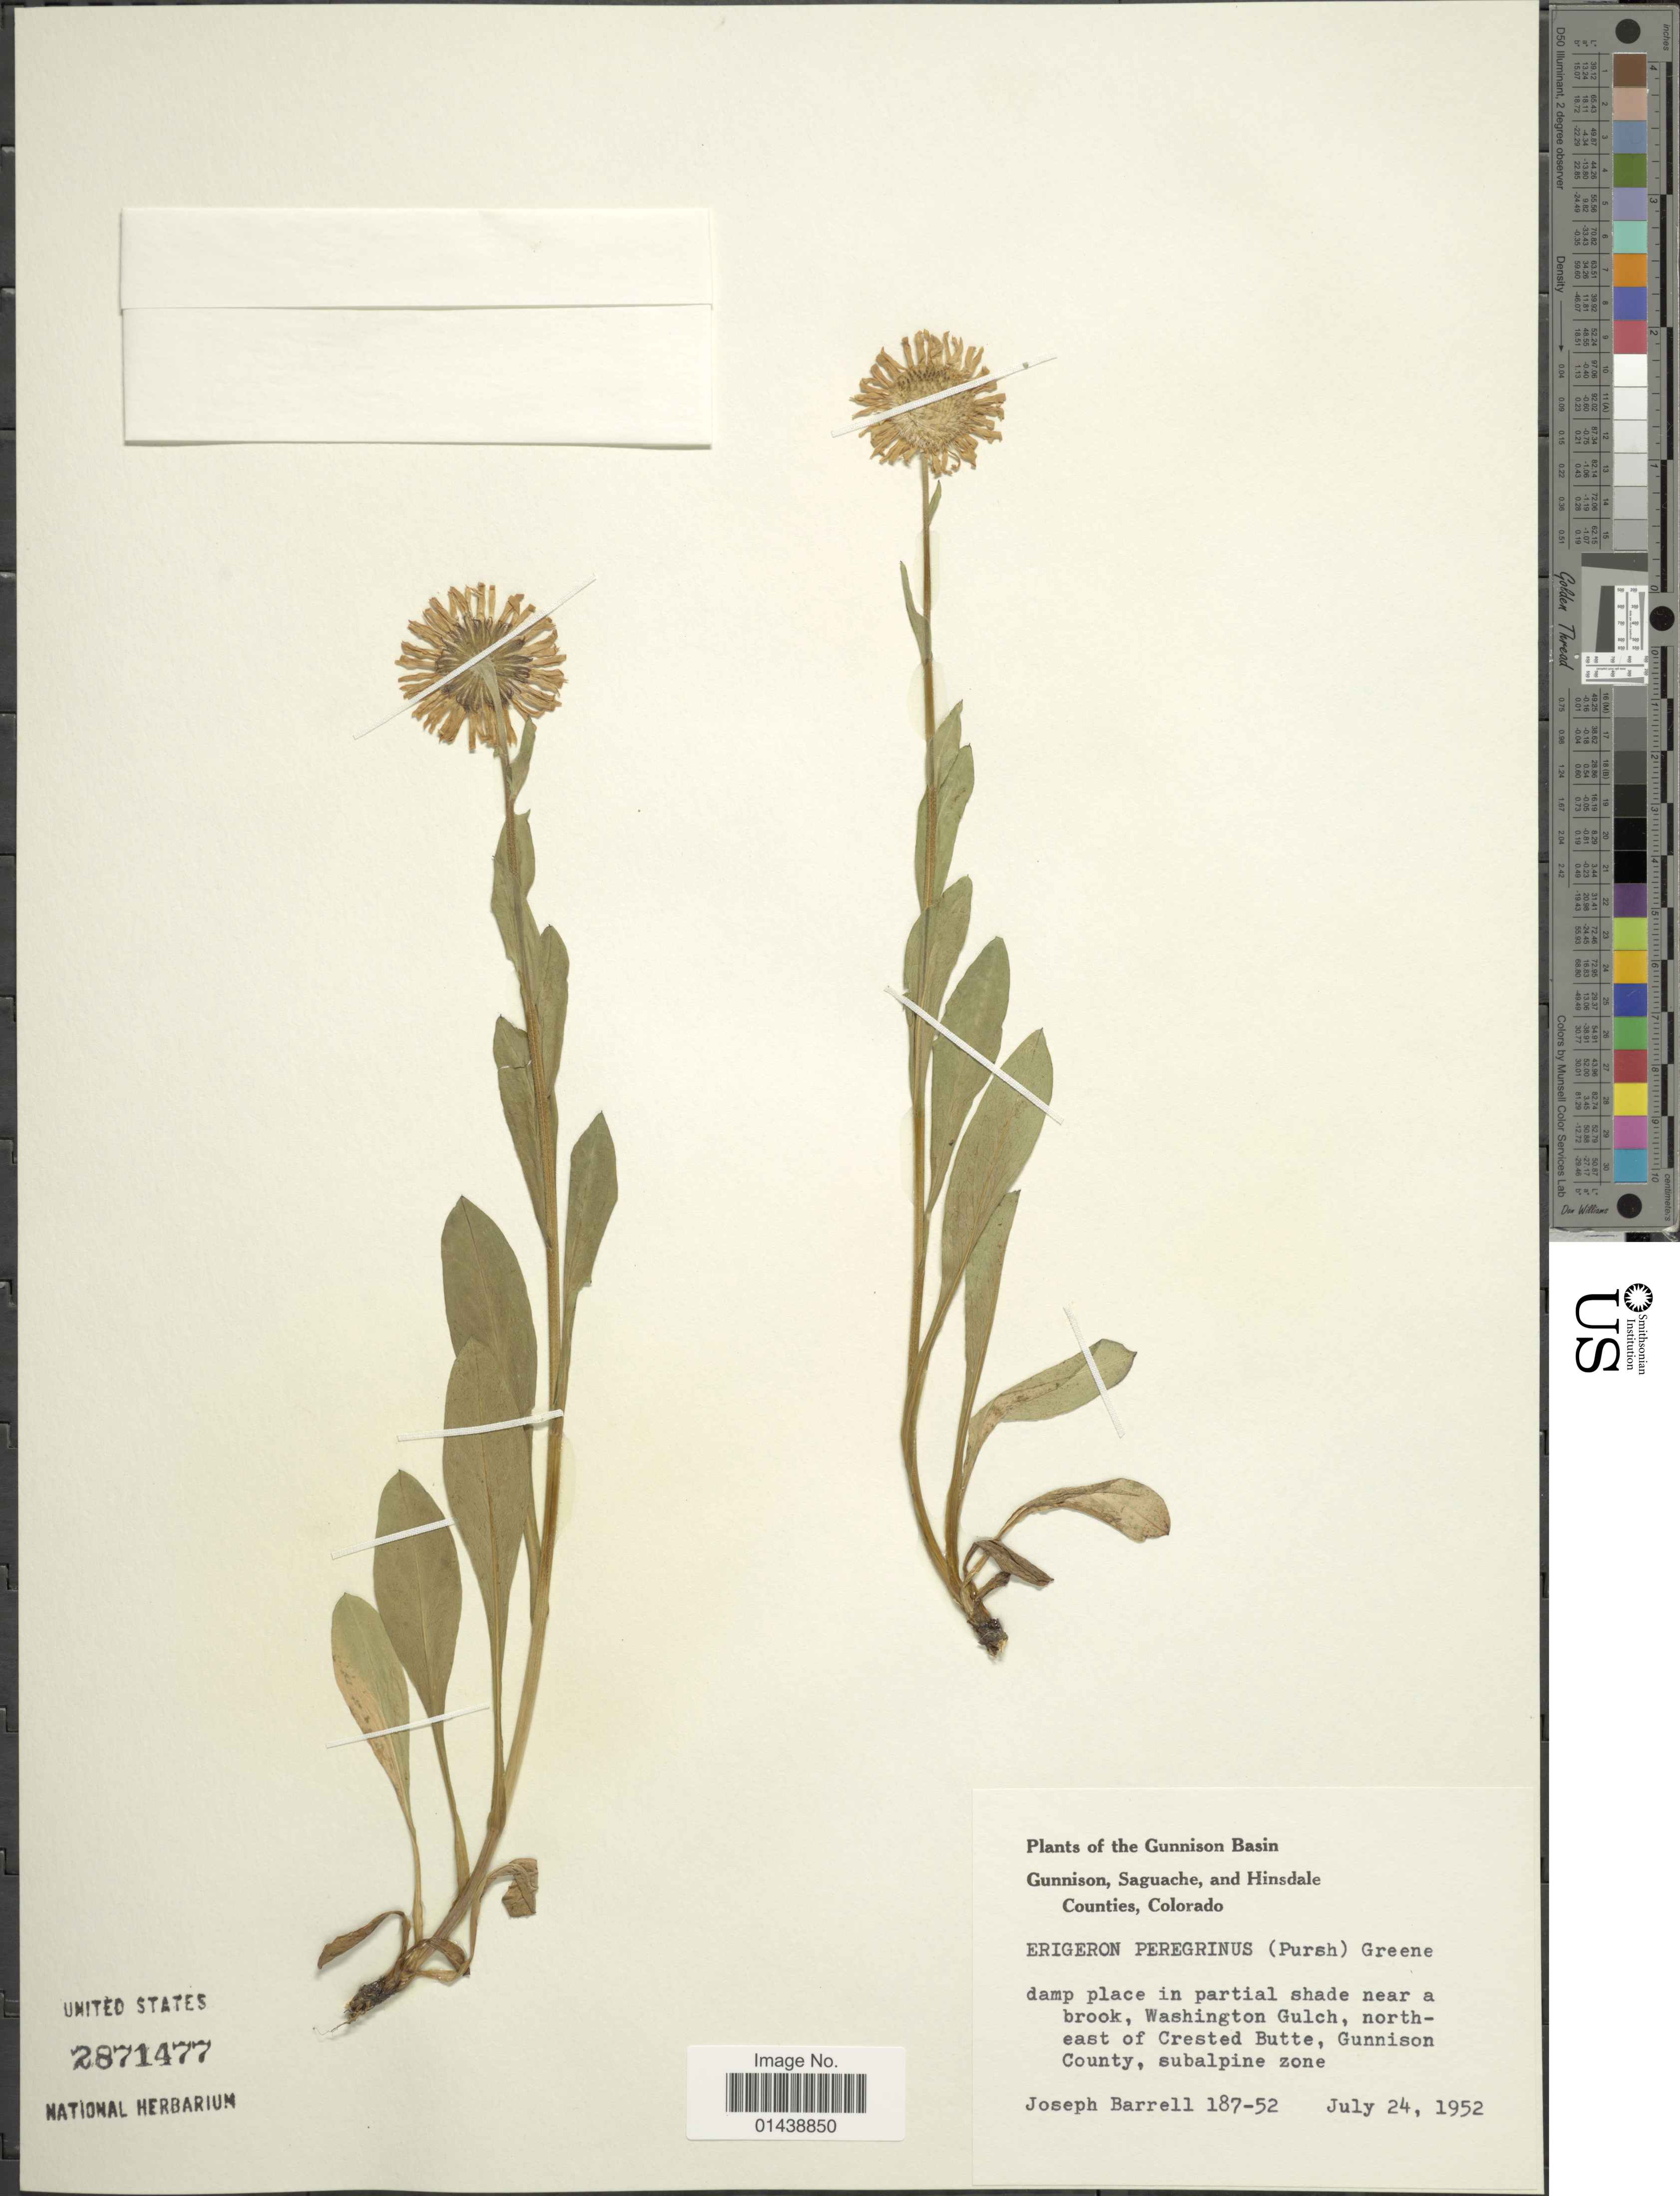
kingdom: Plantae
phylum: Tracheophyta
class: Magnoliopsida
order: Asterales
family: Asteraceae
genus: Erigeron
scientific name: Erigeron peregrinus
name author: (Banks ex Pursh) Greene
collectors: J. Barrell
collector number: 187-52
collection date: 1952-07-24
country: United States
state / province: Colorado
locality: Gunnison Basin. Washington Gulch, northeast of Crested Butte, Gunnison County, subalpine zone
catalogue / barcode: US 2871477